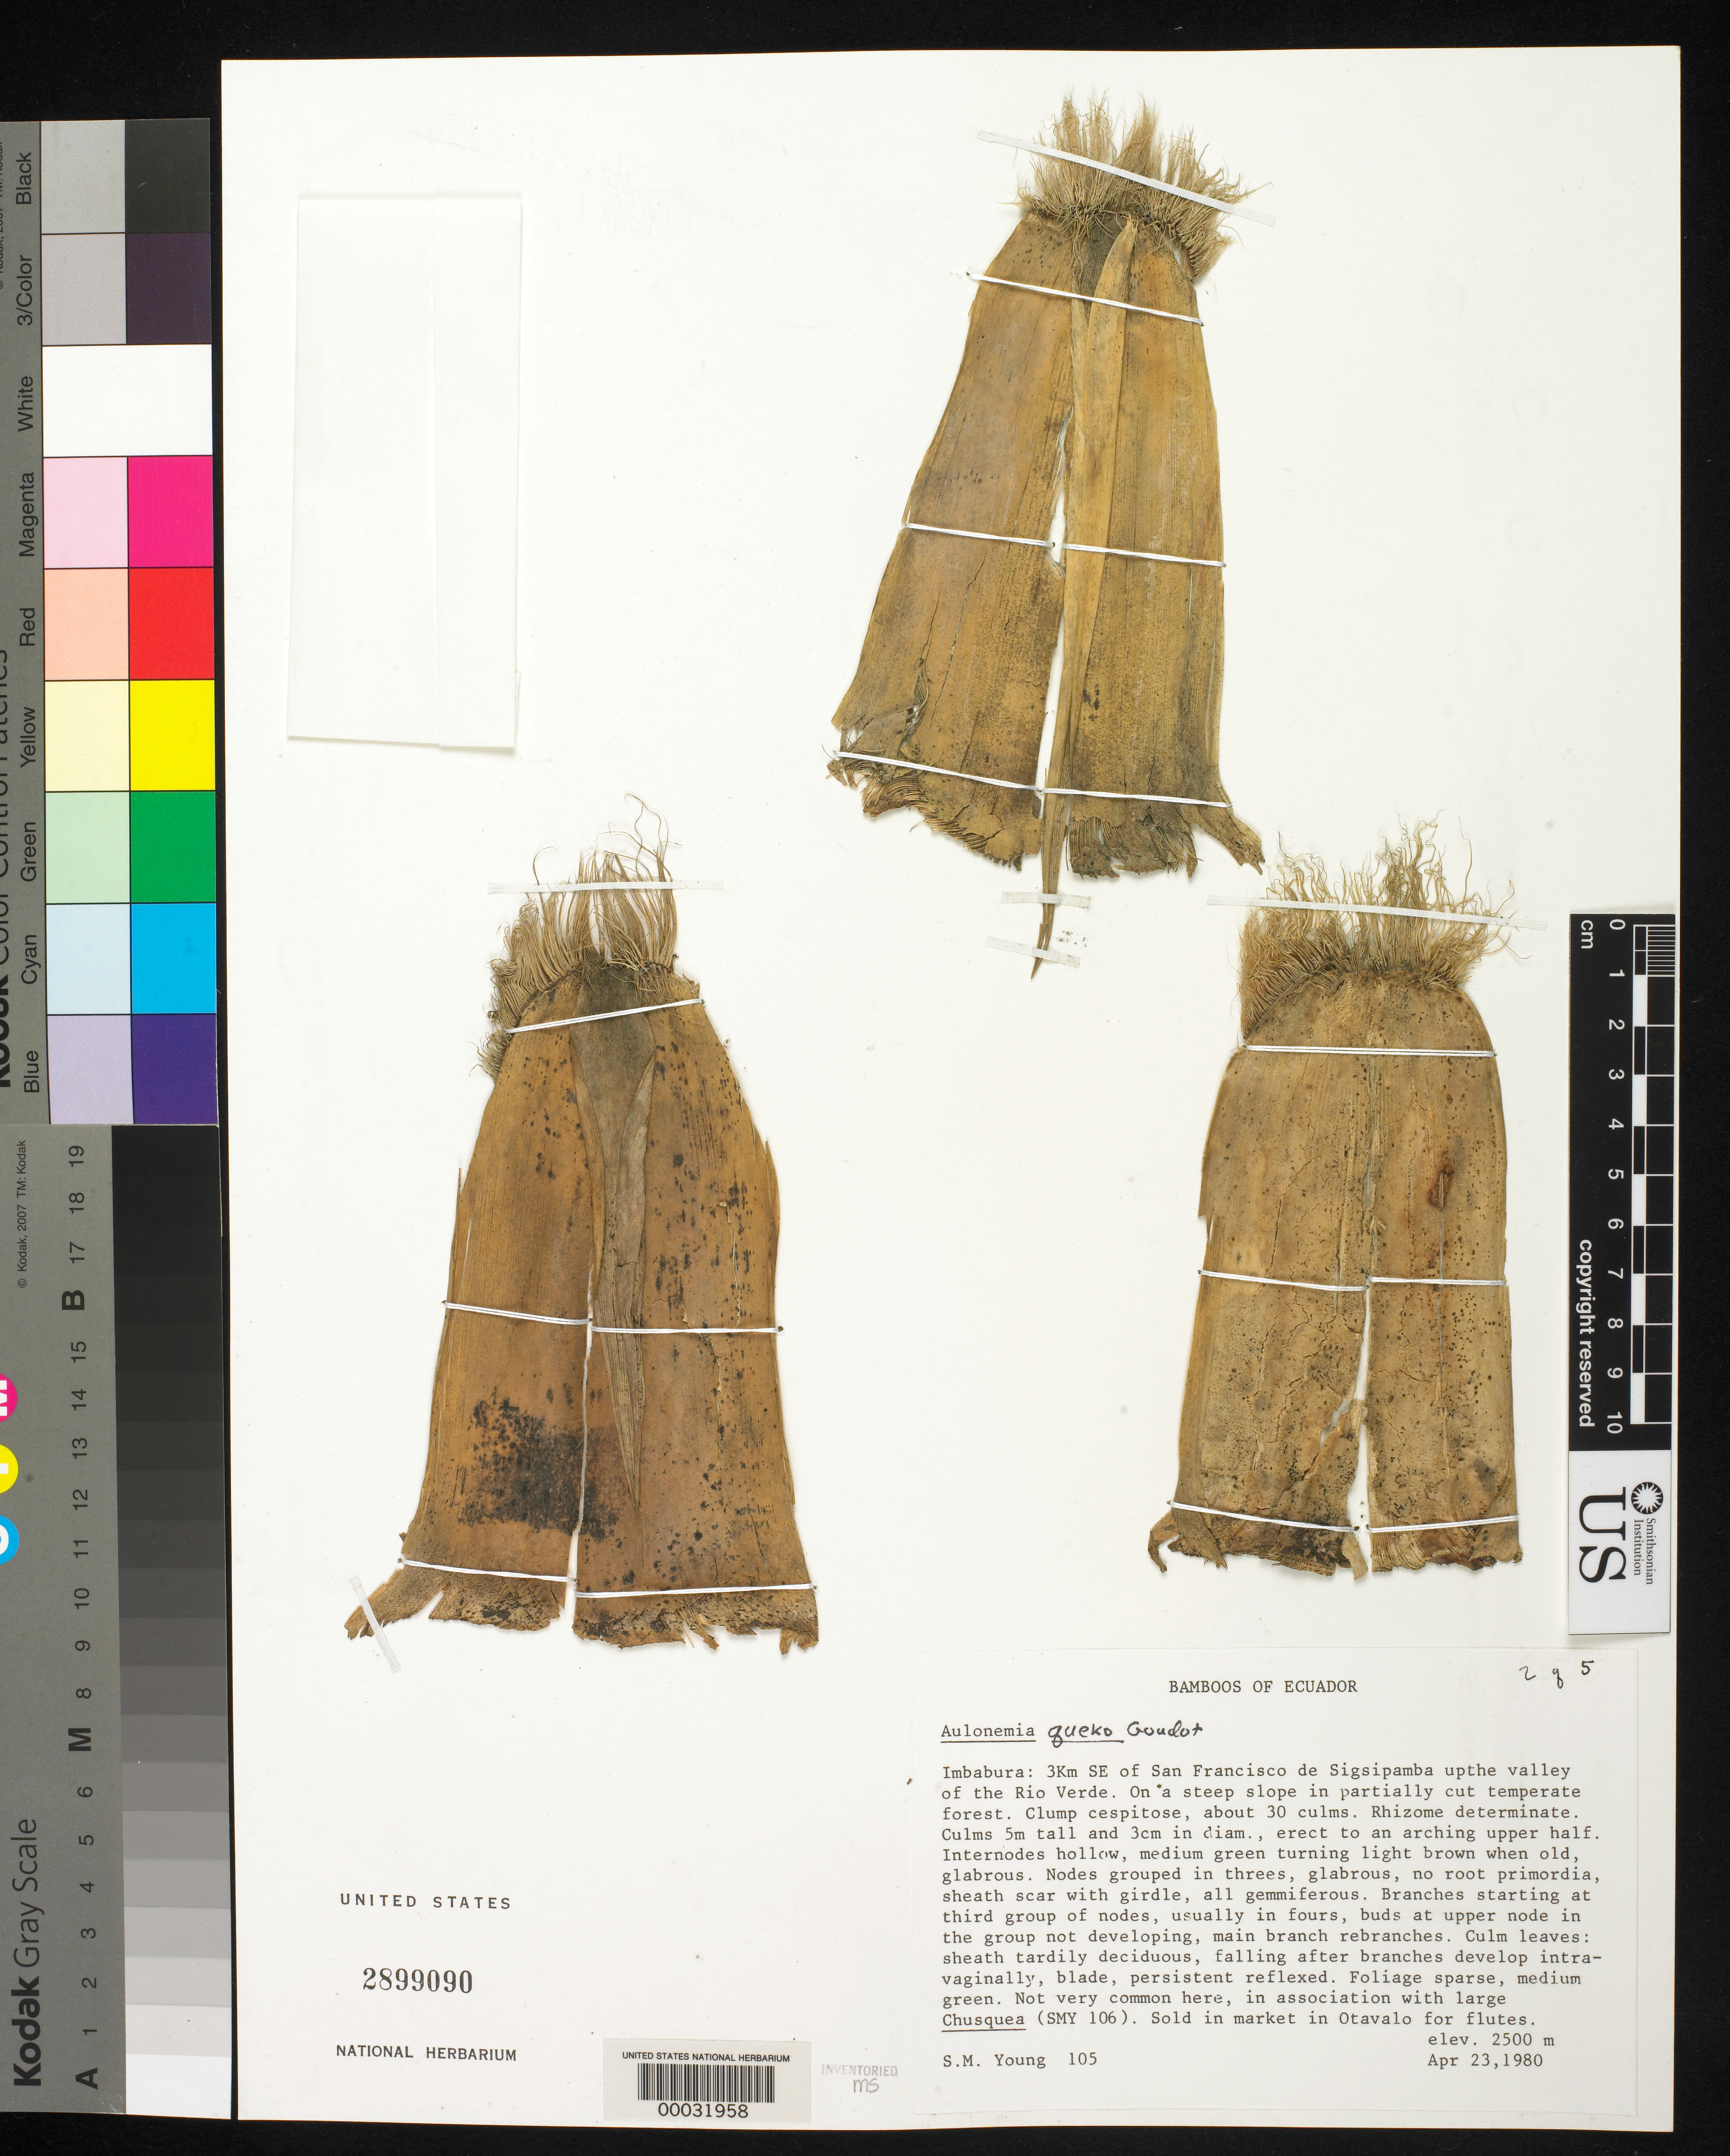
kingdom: Plantae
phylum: Tracheophyta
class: Liliopsida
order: Poales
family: Poaceae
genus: Aulonemia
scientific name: Aulonemia queko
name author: Goudot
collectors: S. Young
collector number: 105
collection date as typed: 23 Apr 1980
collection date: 1980-04-23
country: Ecuador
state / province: Imbabura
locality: San Francisco de Sigsipamba, Rio Verde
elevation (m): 2500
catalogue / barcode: US 2899090